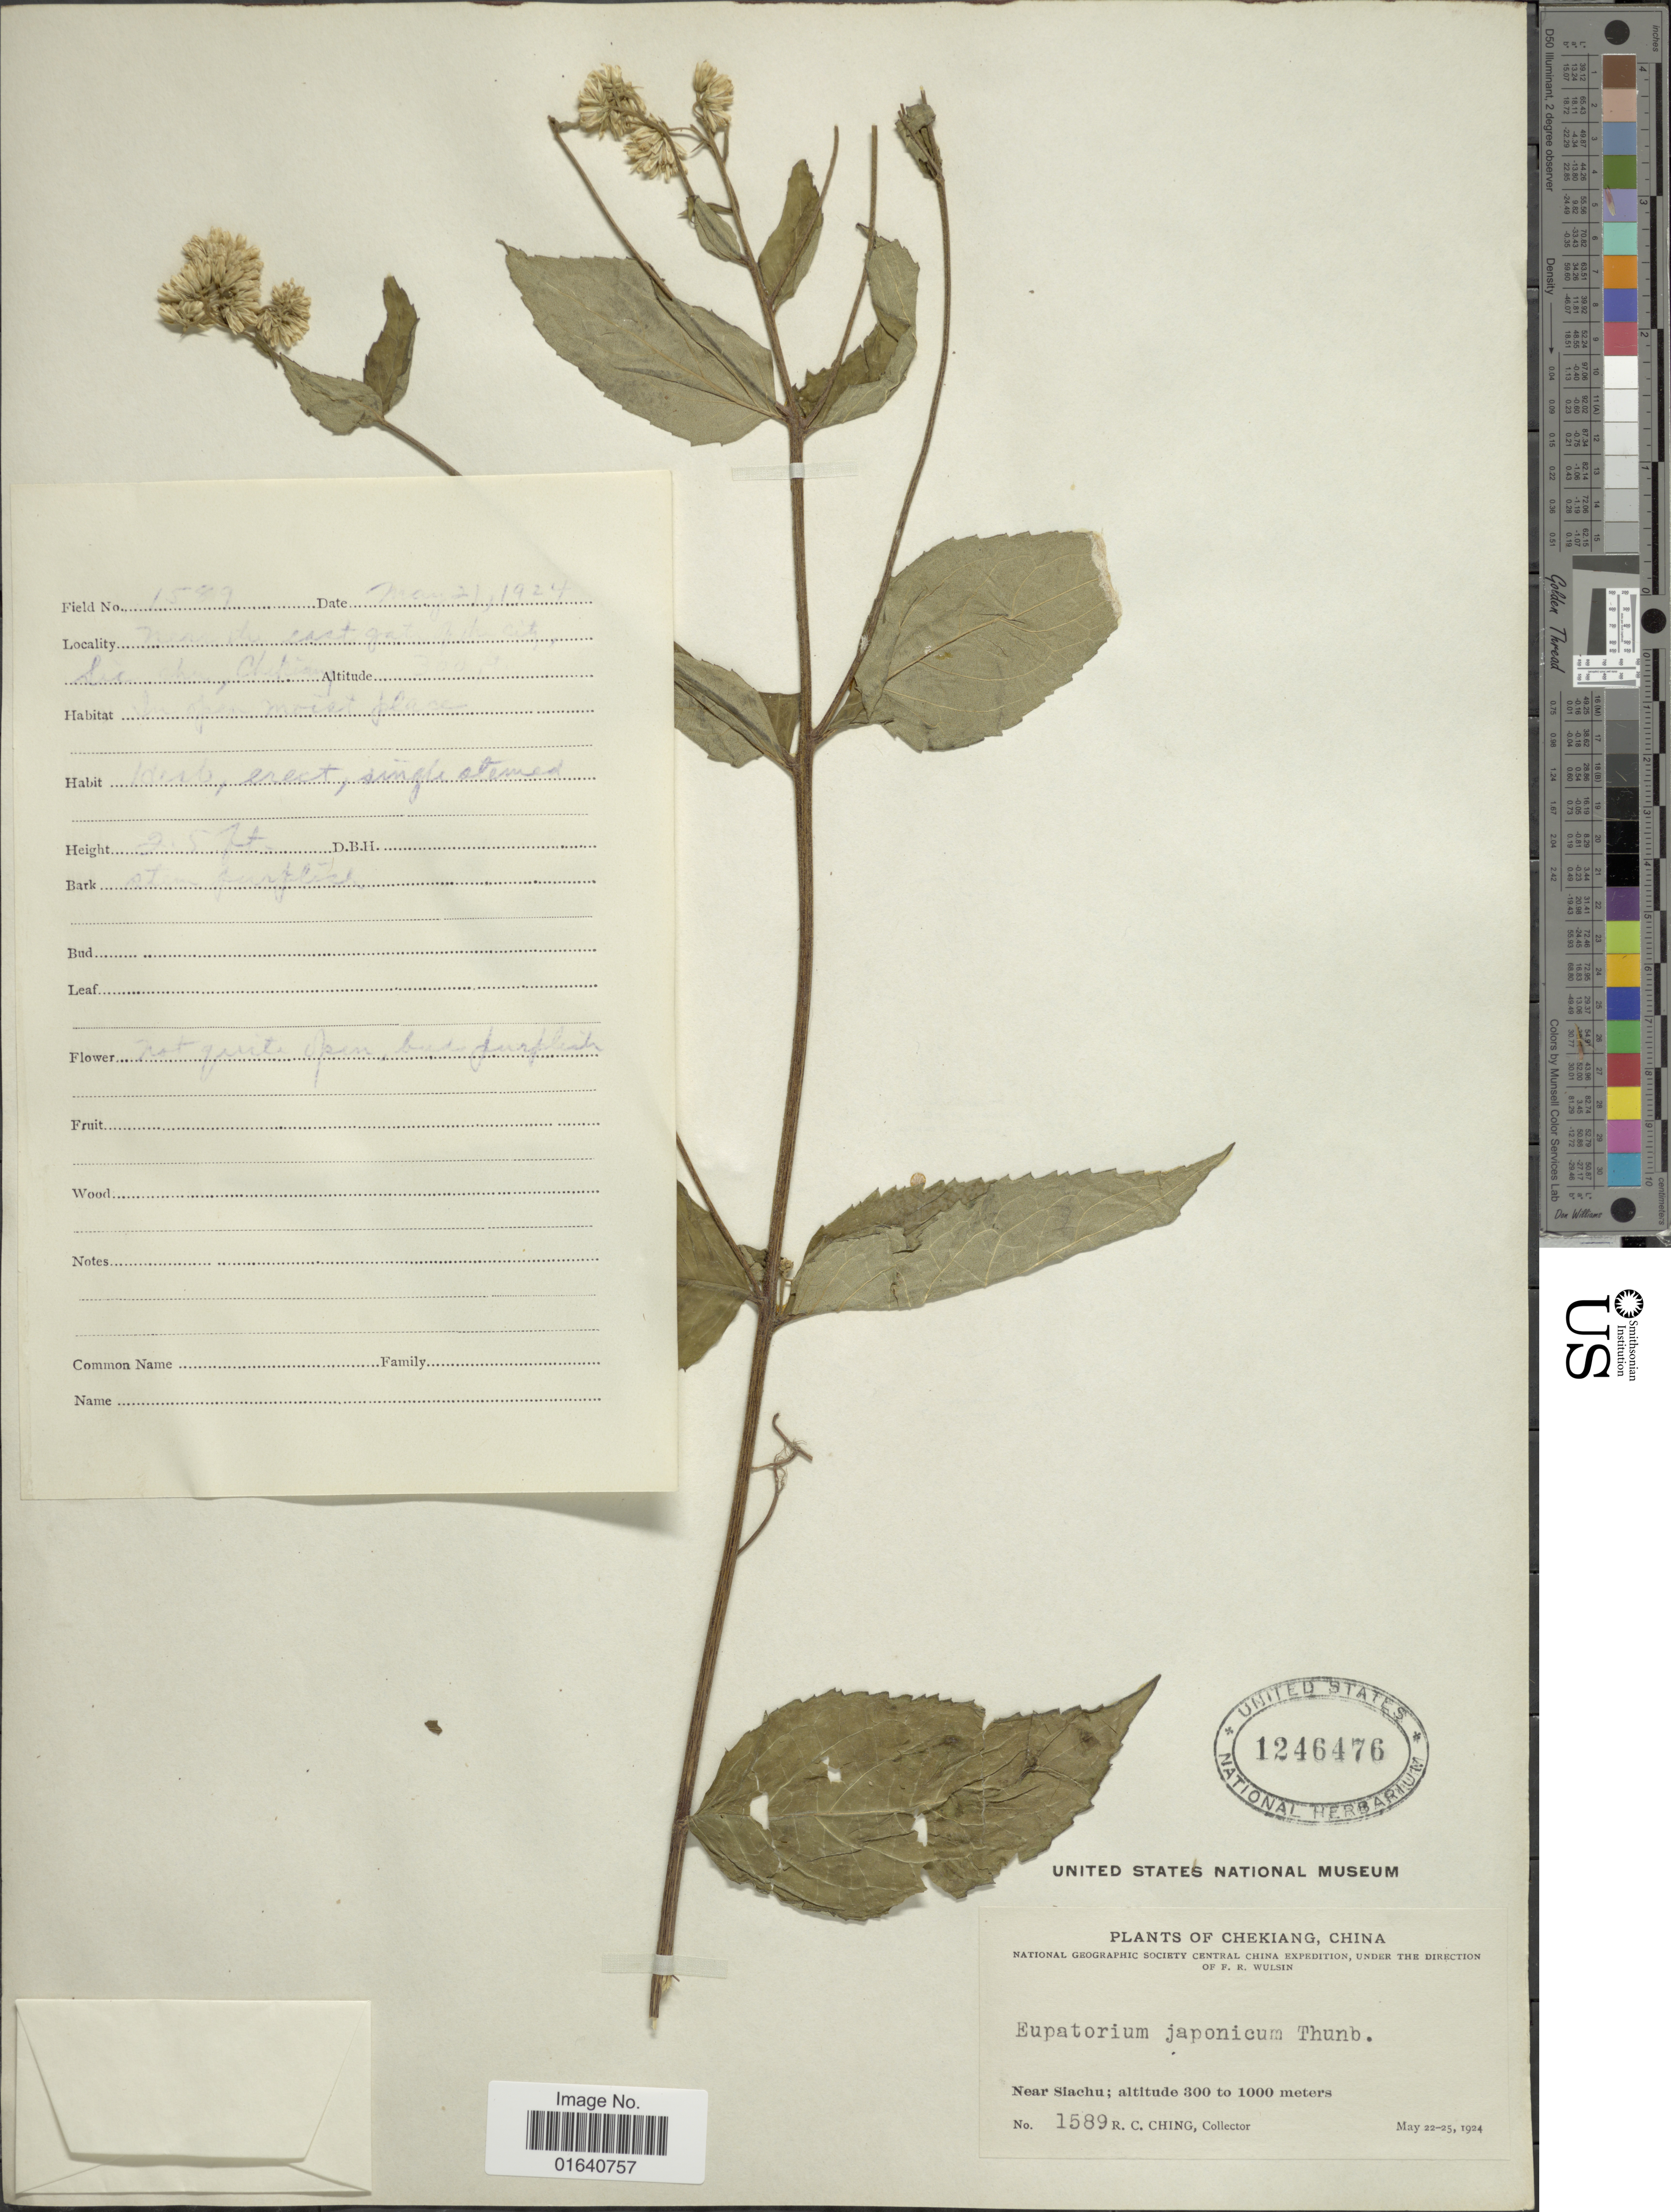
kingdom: Plantae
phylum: Tracheophyta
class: Magnoliopsida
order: Asterales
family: Asteraceae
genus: Eupatorium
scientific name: Eupatorium japonicum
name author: Thunb.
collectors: R. C. Ching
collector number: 1589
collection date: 1924-05-22/1924-05-25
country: China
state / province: Zhejiang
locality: Chekiang, Near Siachu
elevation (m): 300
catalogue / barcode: US 1246476